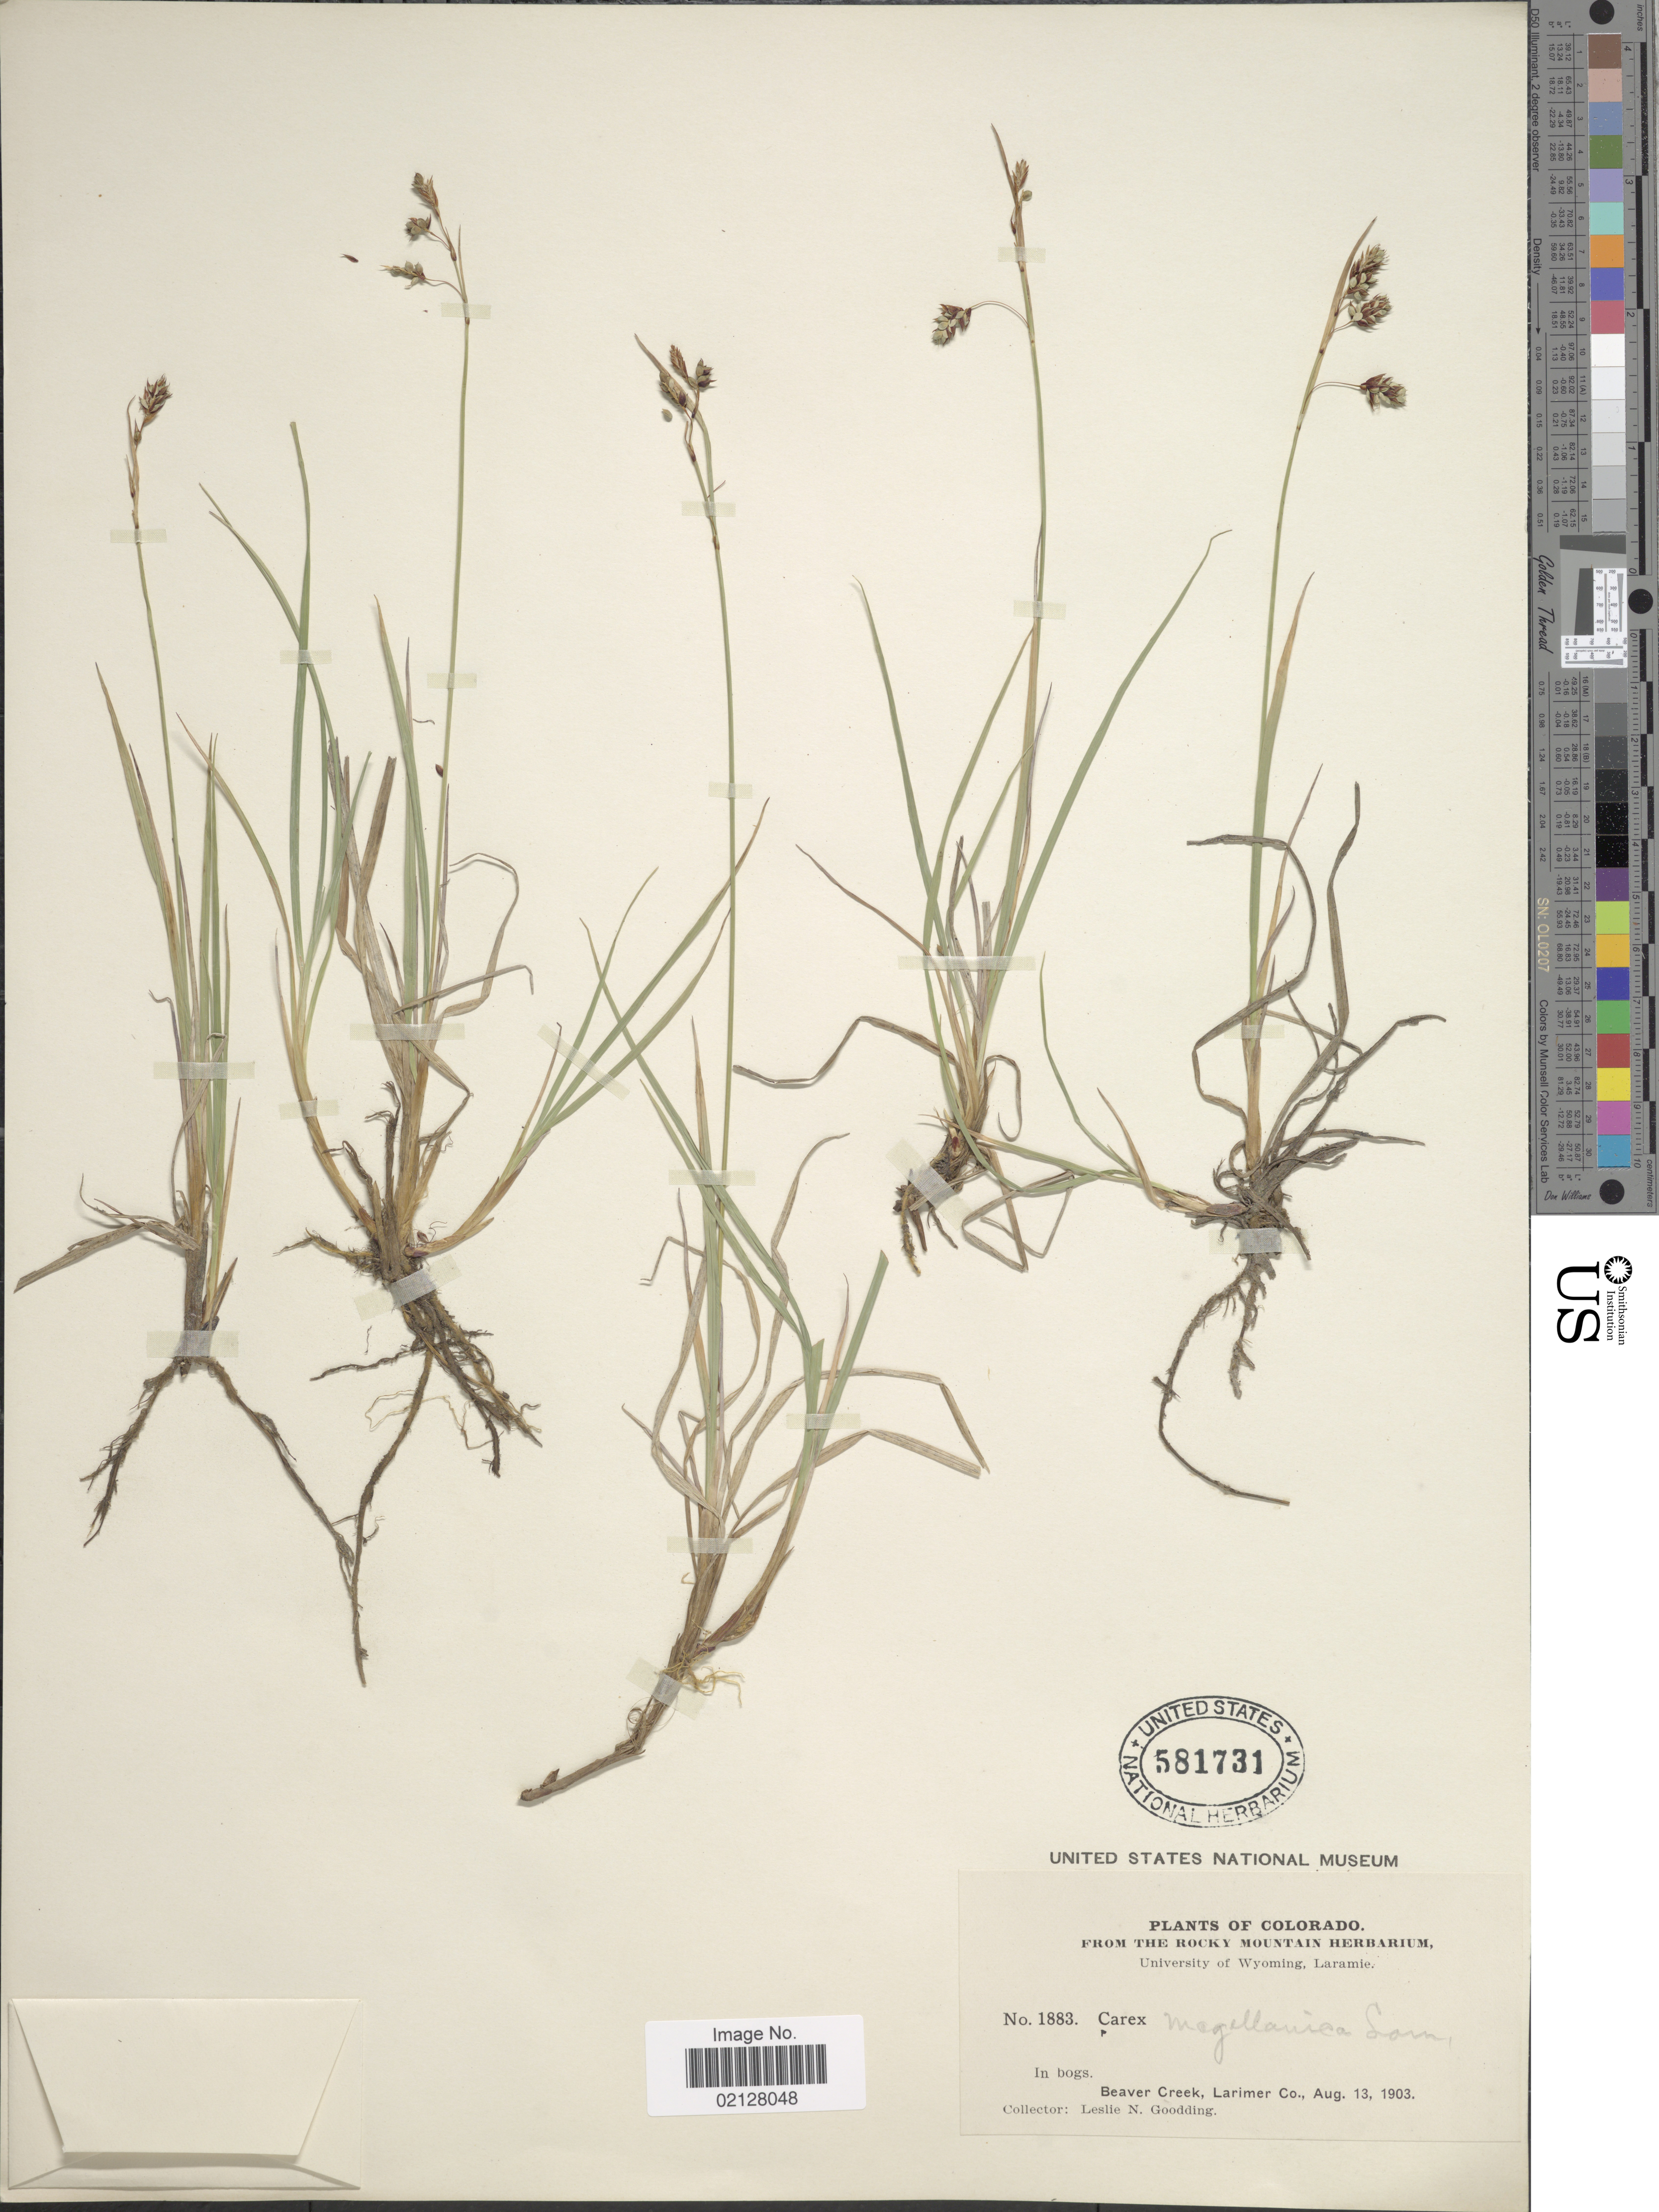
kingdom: Plantae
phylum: Tracheophyta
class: Liliopsida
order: Poales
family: Cyperaceae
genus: Carex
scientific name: Carex magellanica subsp. irrigua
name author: (Wahlenb.) Hiitonen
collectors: L. N. Goodding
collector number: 1883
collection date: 1903-08-13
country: United States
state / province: Colorado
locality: In bogs. Beaver Creek, Larimer Co.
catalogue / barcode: US 581731